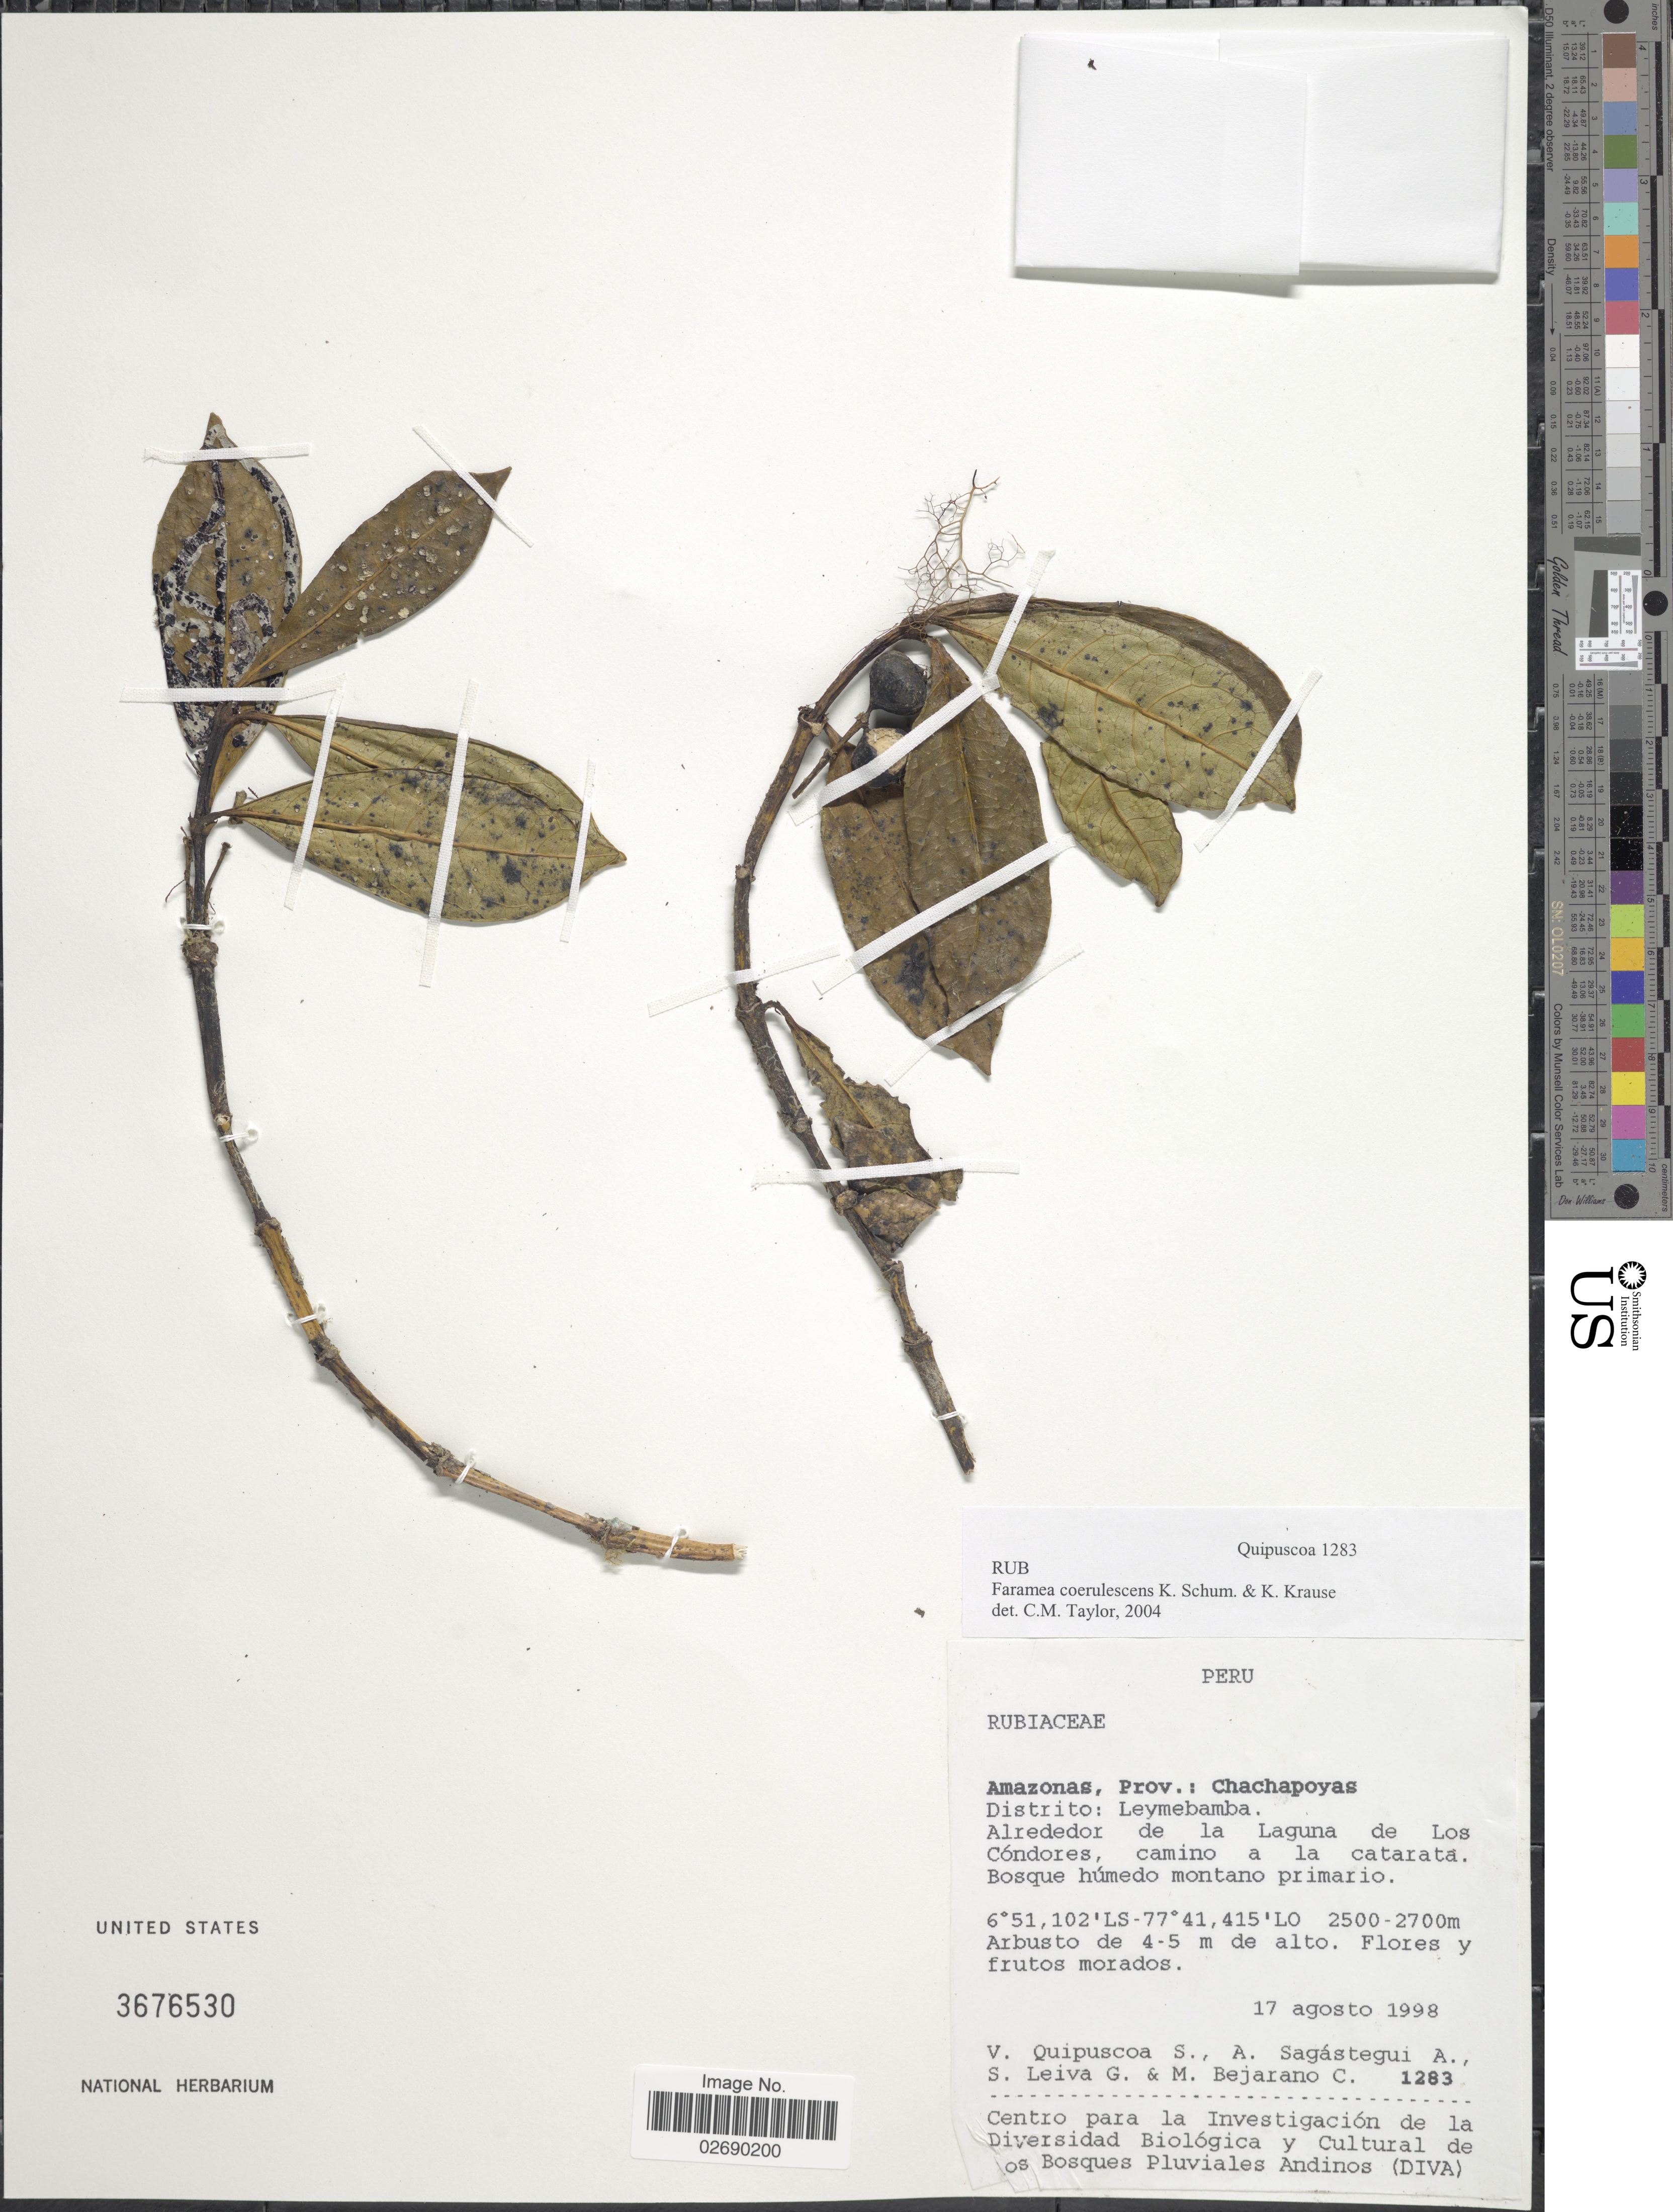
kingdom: Plantae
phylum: Tracheophyta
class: Magnoliopsida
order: Gentianales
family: Rubiaceae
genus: Faramea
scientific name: Faramea coerulescens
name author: K. Schum. & K. Krause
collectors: V. Quipuscoa S., A. Sagástegui A., S. Leiva G. & M. Bejarano C.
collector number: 1283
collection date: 1998-08-17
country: Peru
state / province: Amazonas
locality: Prov.: Chachapoyas Distrito: Leymebamba. Alrededor de la Laguna de Los Cóndores, camino a la catarata. Bosque húmedo montano primario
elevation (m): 2500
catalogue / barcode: US 3676530